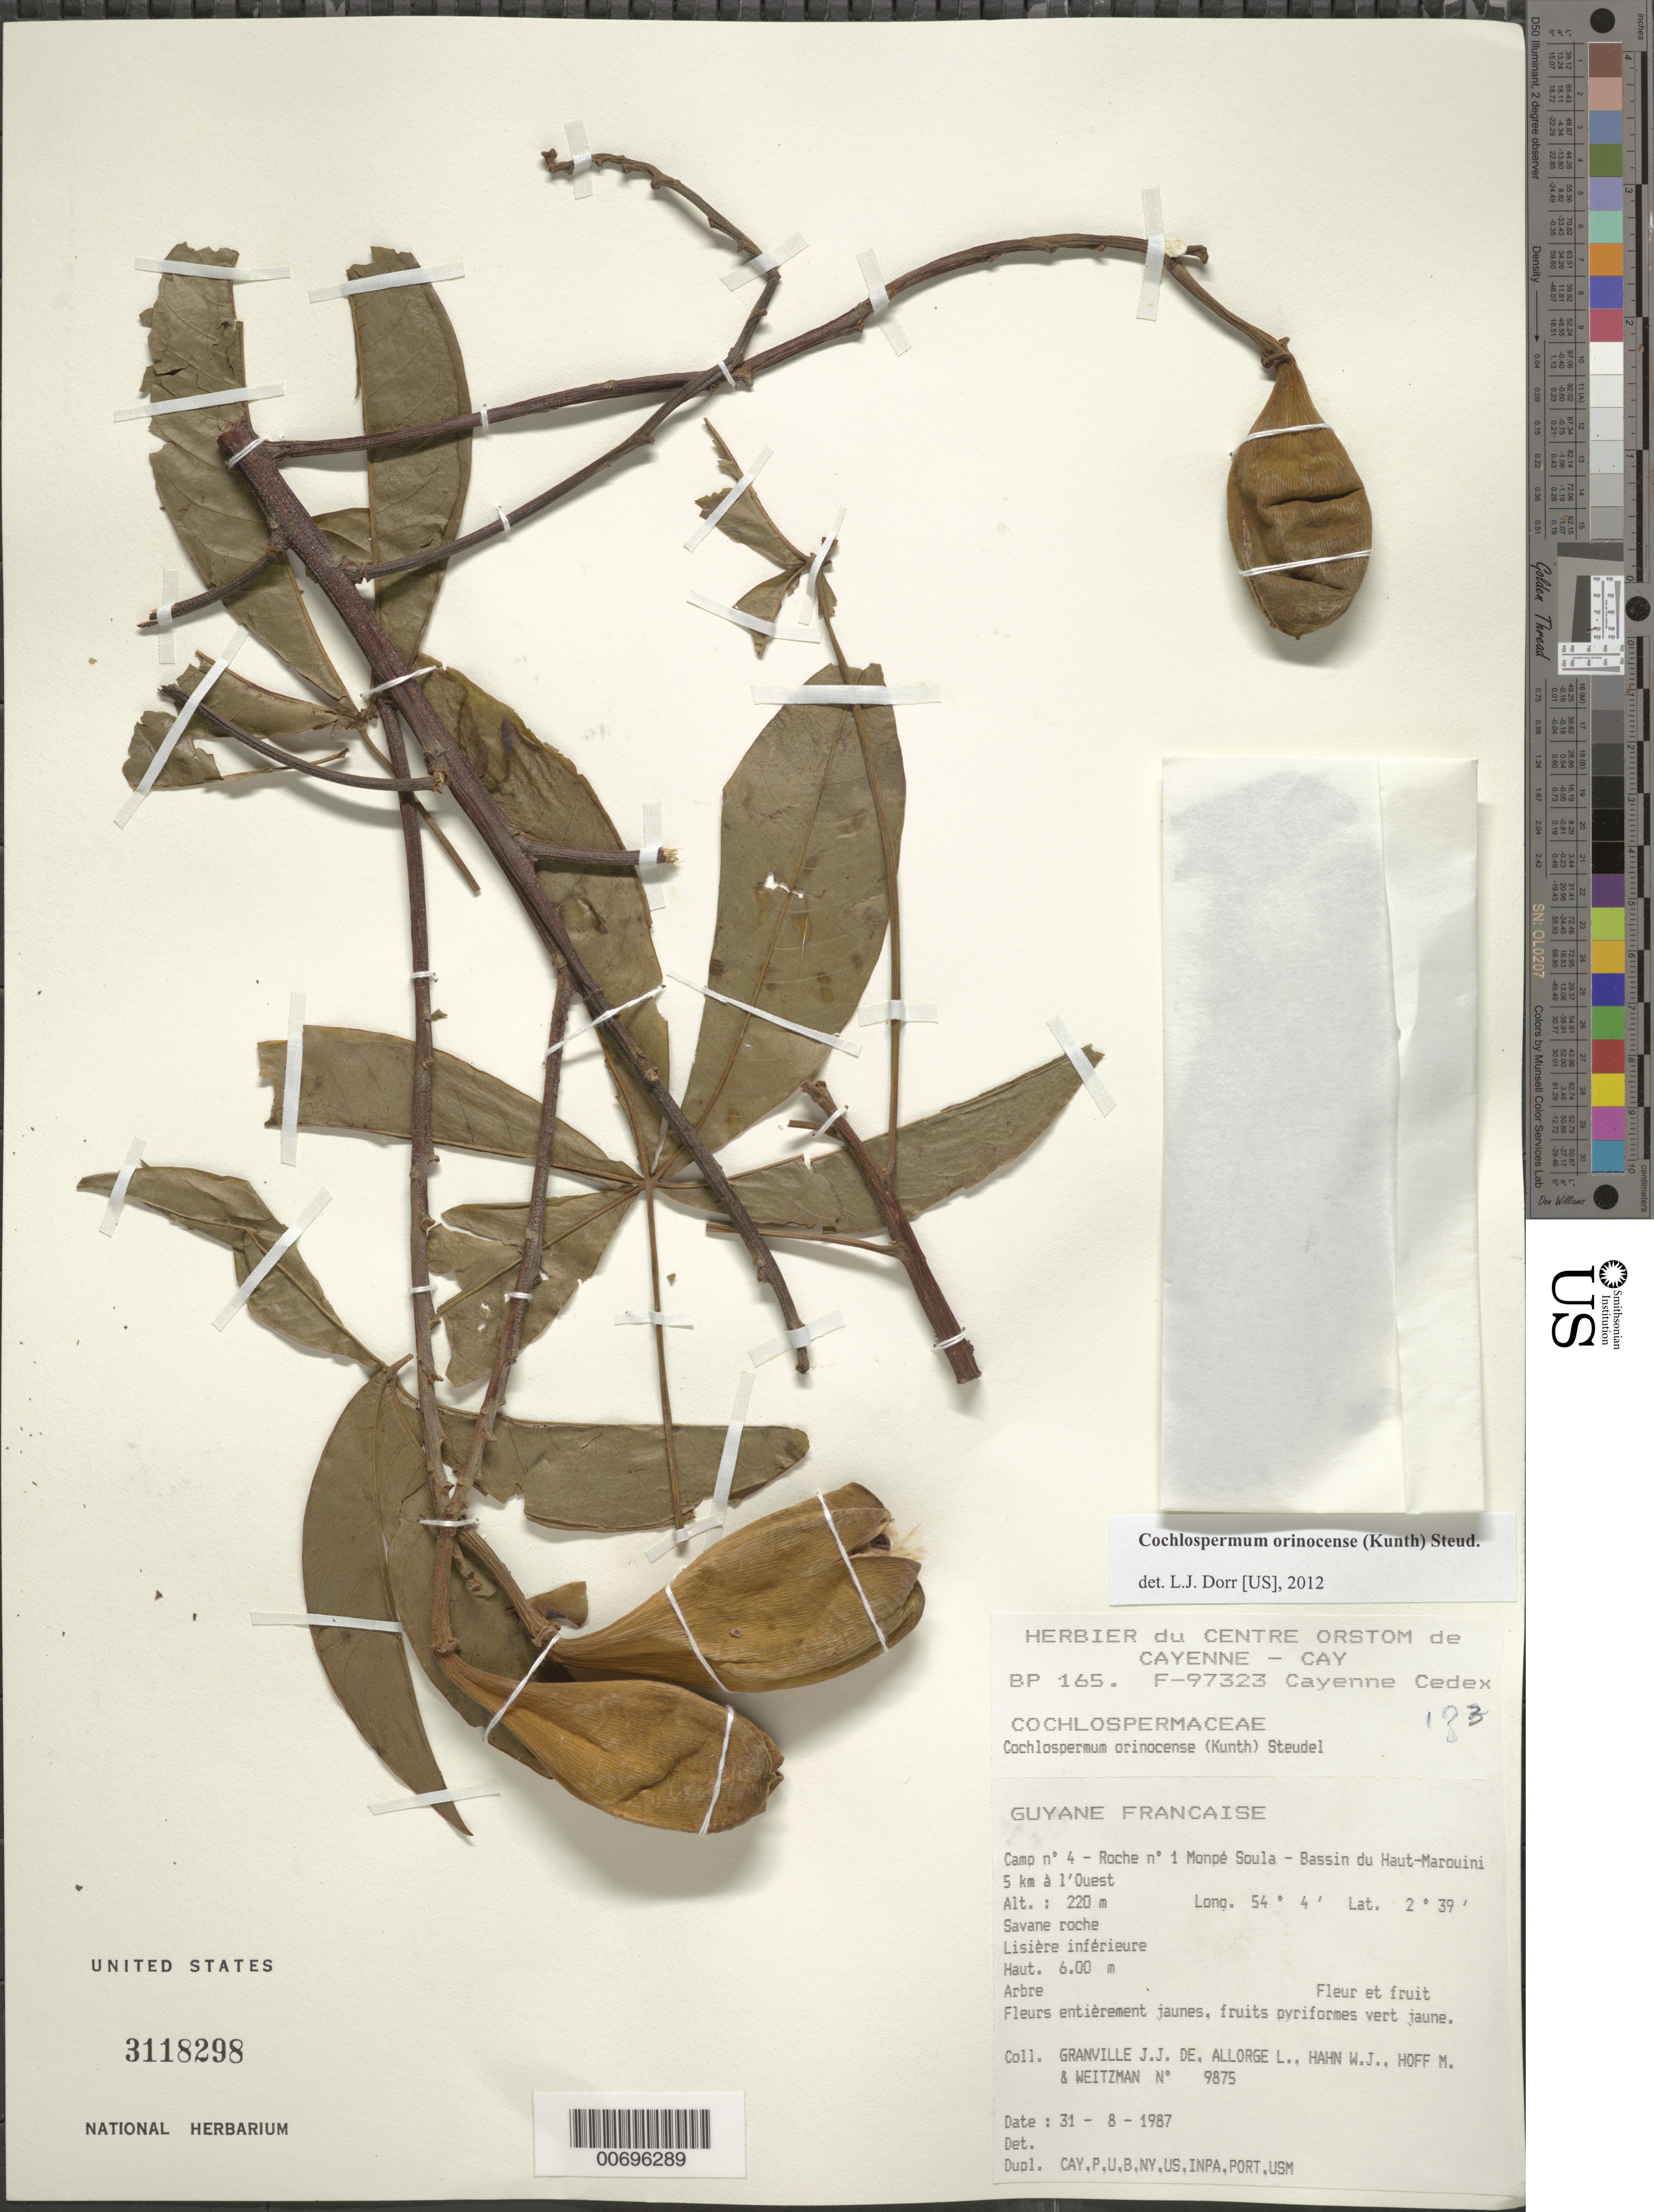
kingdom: Plantae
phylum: Tracheophyta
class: Magnoliopsida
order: Malvales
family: Cochlospermaceae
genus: Cochlospermum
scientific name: Cochlospermum orinocense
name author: (Kunth) Steud.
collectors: J.-J. de Granville, L. Allorge, W. J. Hahn, M. Hoff & A. L. Weitzman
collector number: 9875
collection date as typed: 31-Aug-87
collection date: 1987-08-31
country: French Guiana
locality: Monpé Soula, Camp #4, roche no. 1, Bassin du Haut-Marouini, 5 km W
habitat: Savane roche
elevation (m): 220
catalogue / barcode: US 3118298